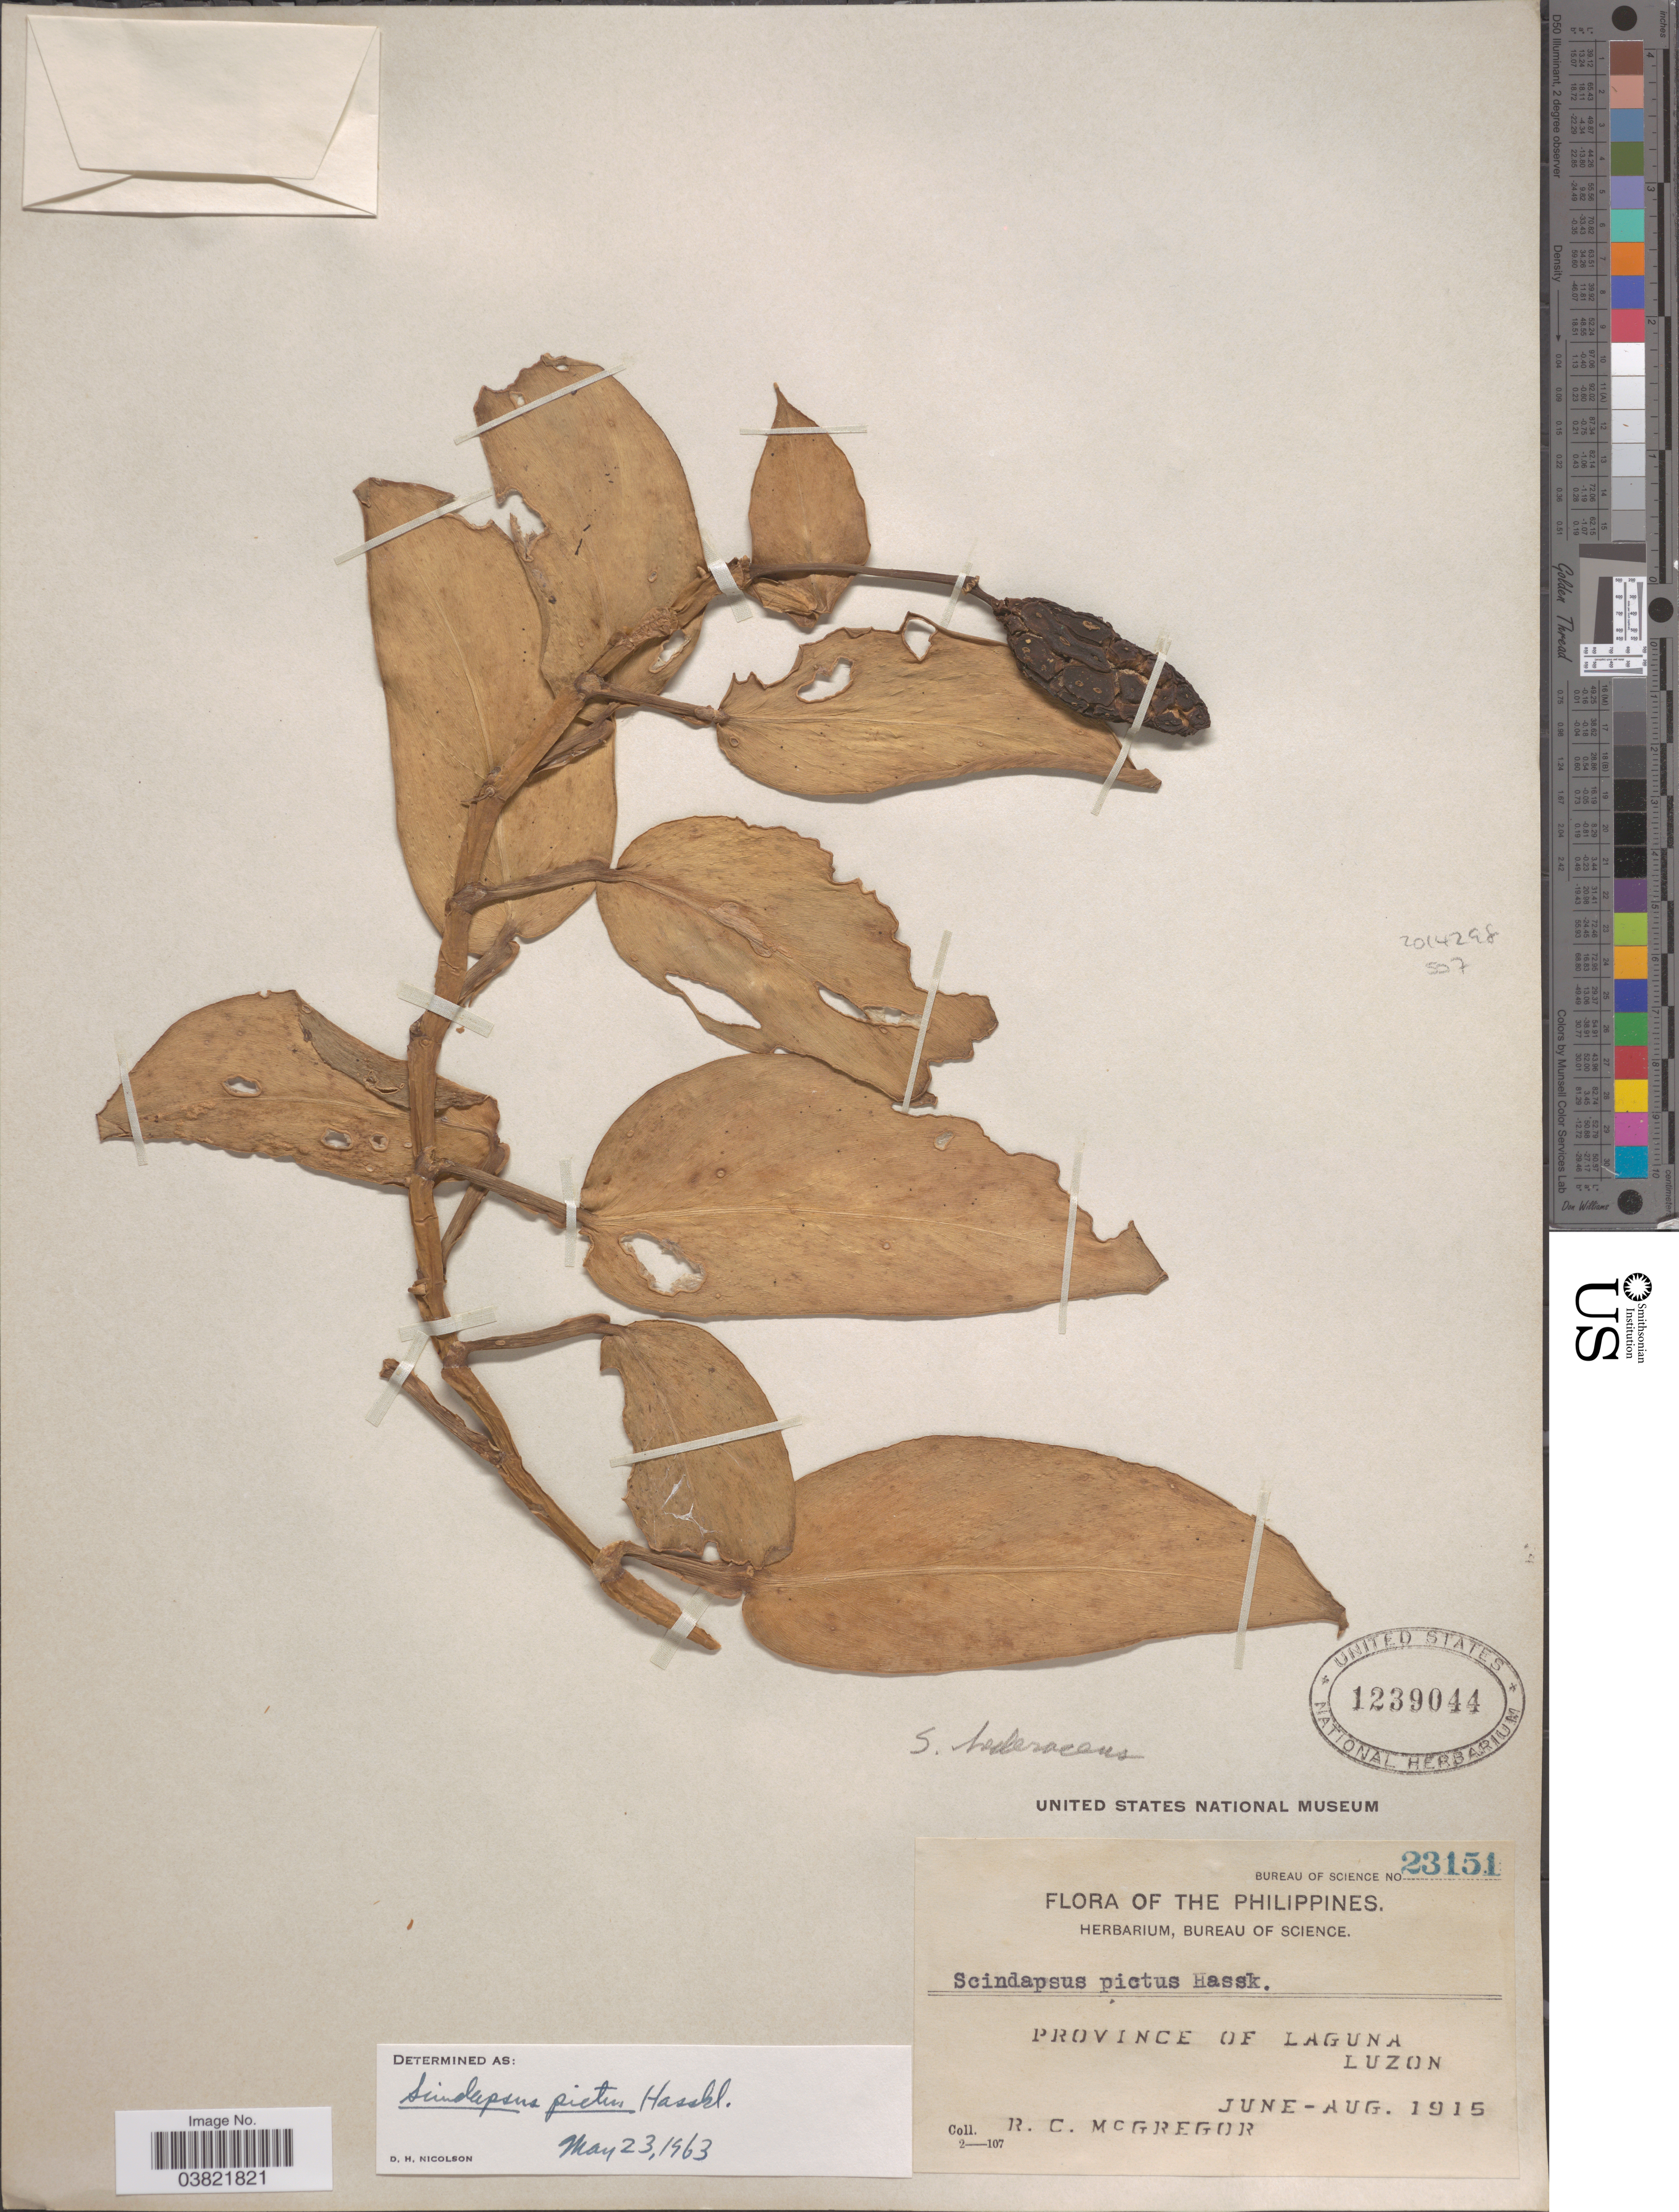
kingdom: Plantae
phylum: Tracheophyta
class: Liliopsida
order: Alismatales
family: Araceae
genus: Scindapsus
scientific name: Scindapsus pictus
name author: Hassk.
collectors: R. C. McGregor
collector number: Bureau of Science 23151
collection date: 1915-06/1915-08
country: Philippines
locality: Province of Laguna, Luzon.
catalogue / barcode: US 1239044